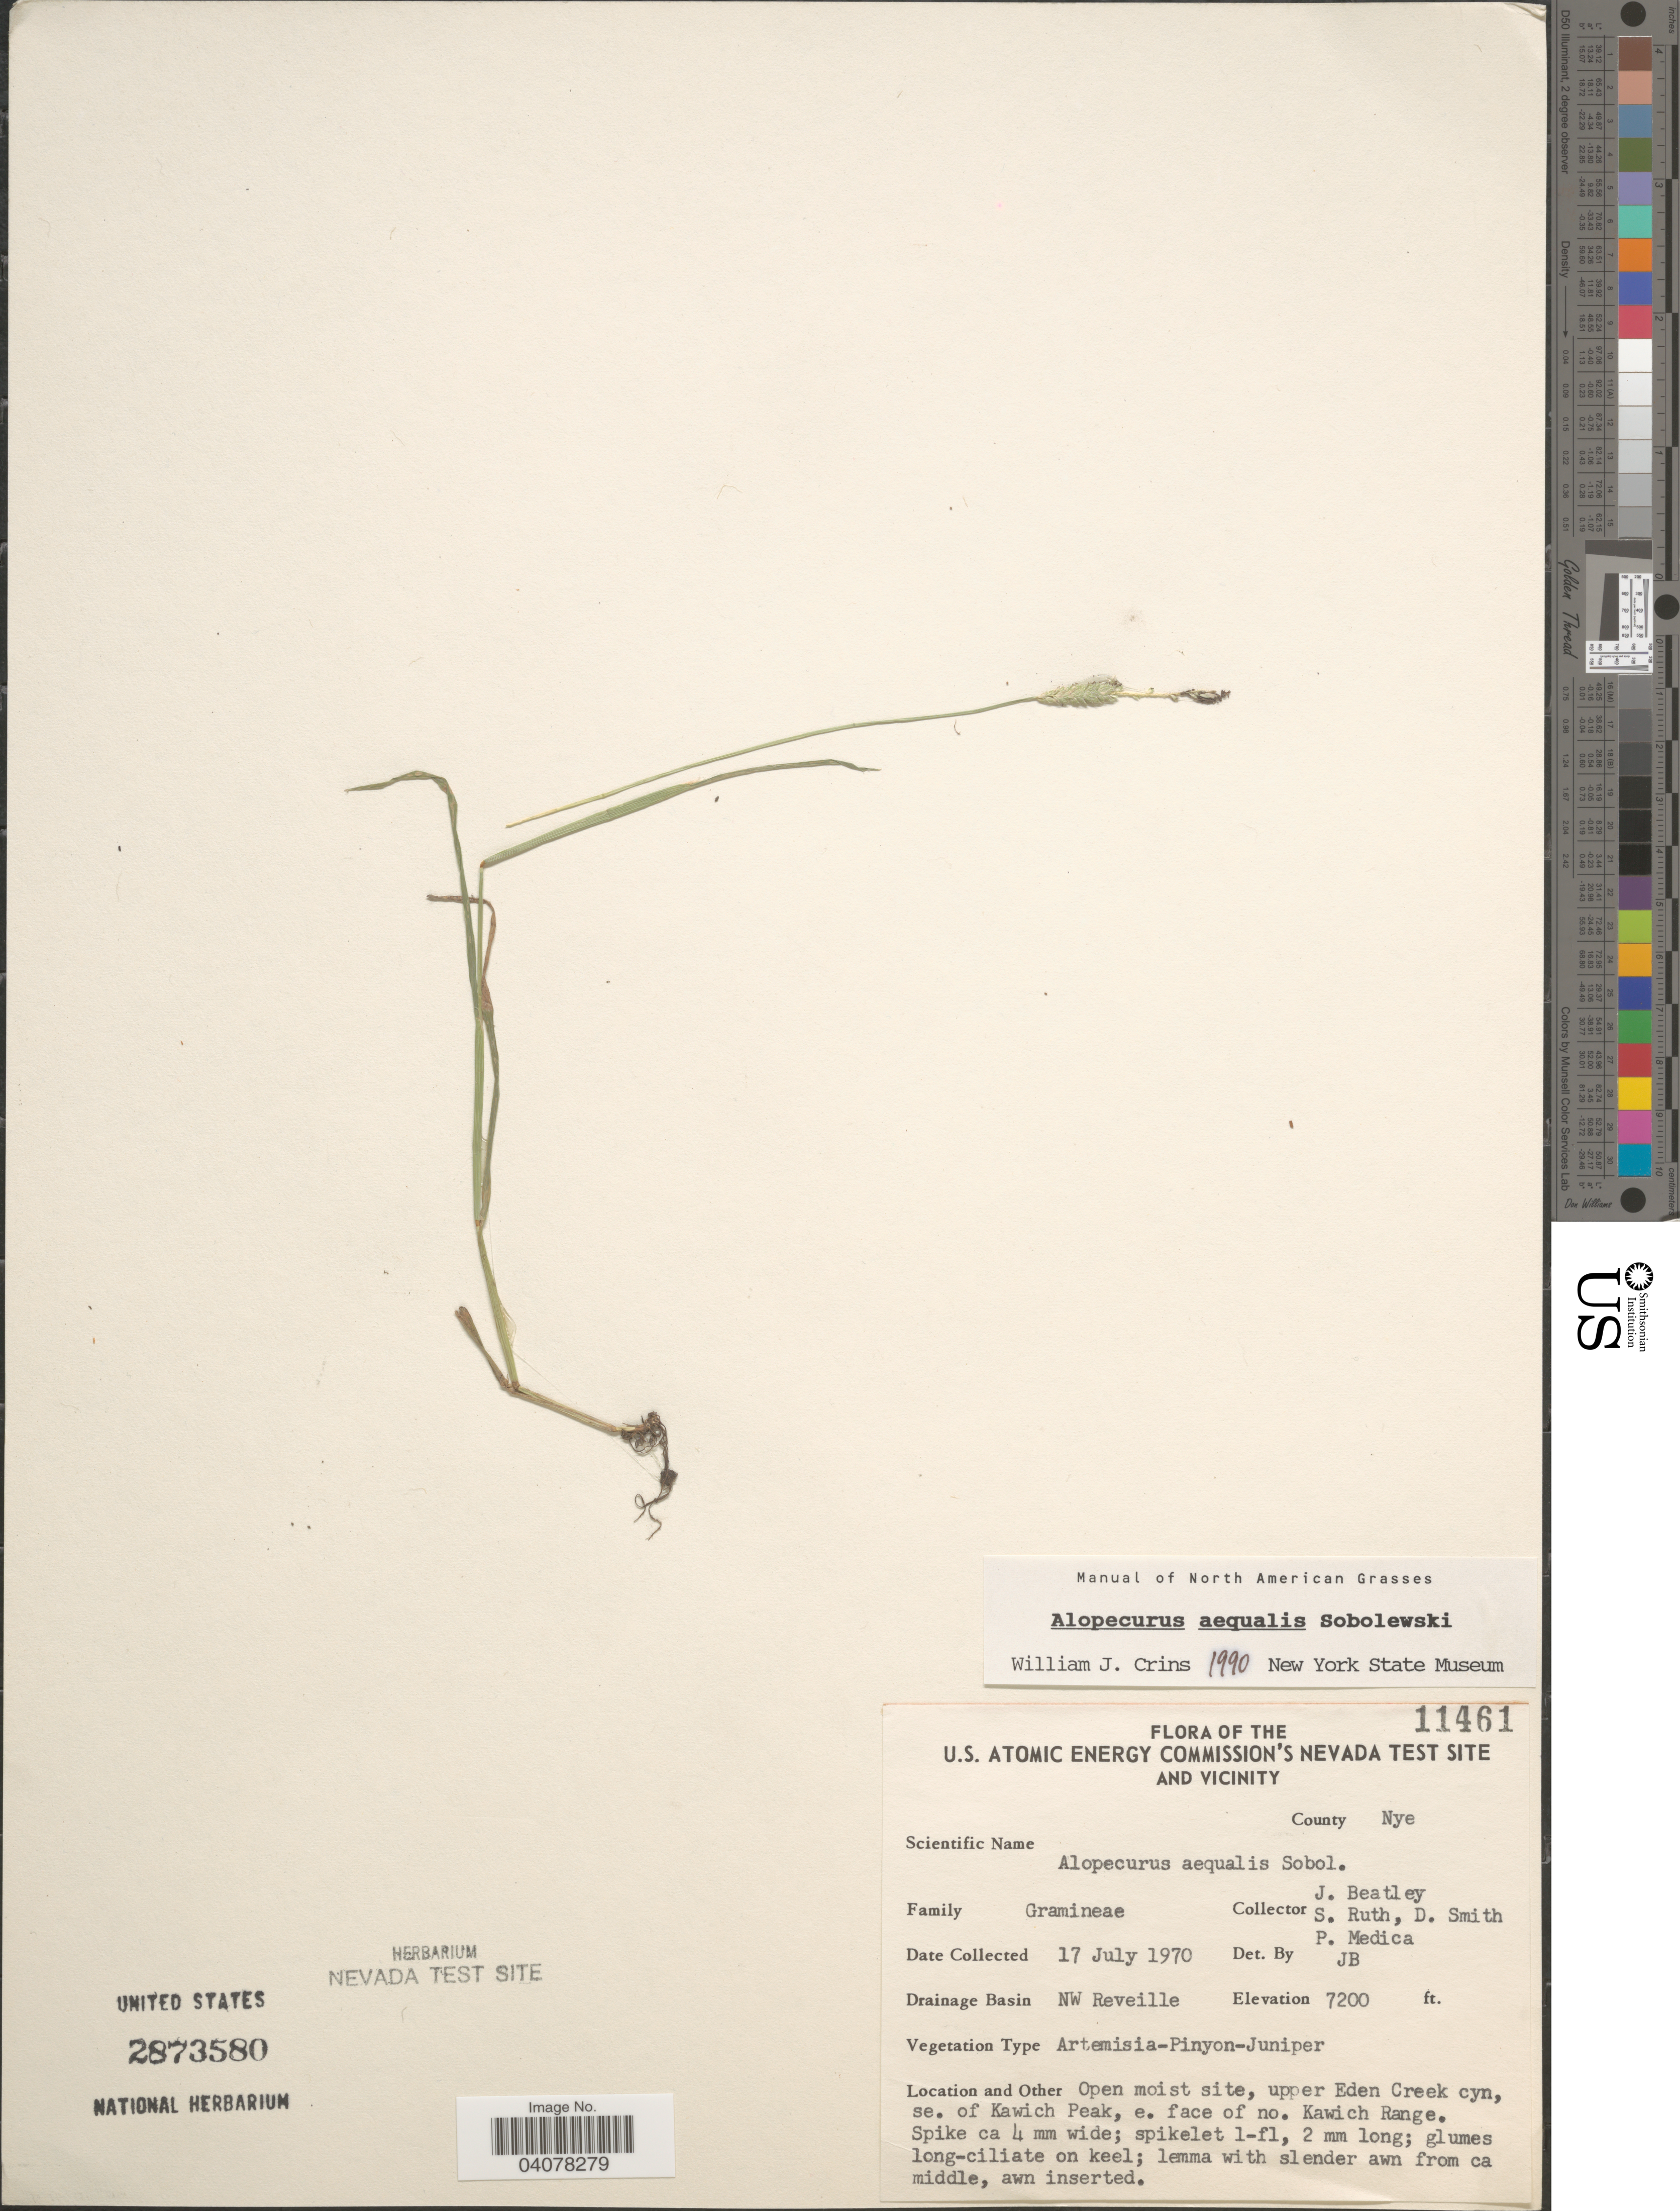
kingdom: Plantae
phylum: Tracheophyta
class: Liliopsida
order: Poales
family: Poaceae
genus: Alopecurus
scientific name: Alopecurus aequalis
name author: Sobol.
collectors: J. C. Beatley, S. Ruth, D. Smith & P. Medica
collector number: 11461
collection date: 1970-07-17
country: United States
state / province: Nevada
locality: The U.S. Atomic Energy Commission's Nevada Test Site and Vicinity. County Nye. Drainage Basin NW Reveille. Open moist side, upper Eden Creek cyn, se. of Kawich Peak, e. face of no. Kawich Range.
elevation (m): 2195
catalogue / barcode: US 2873580